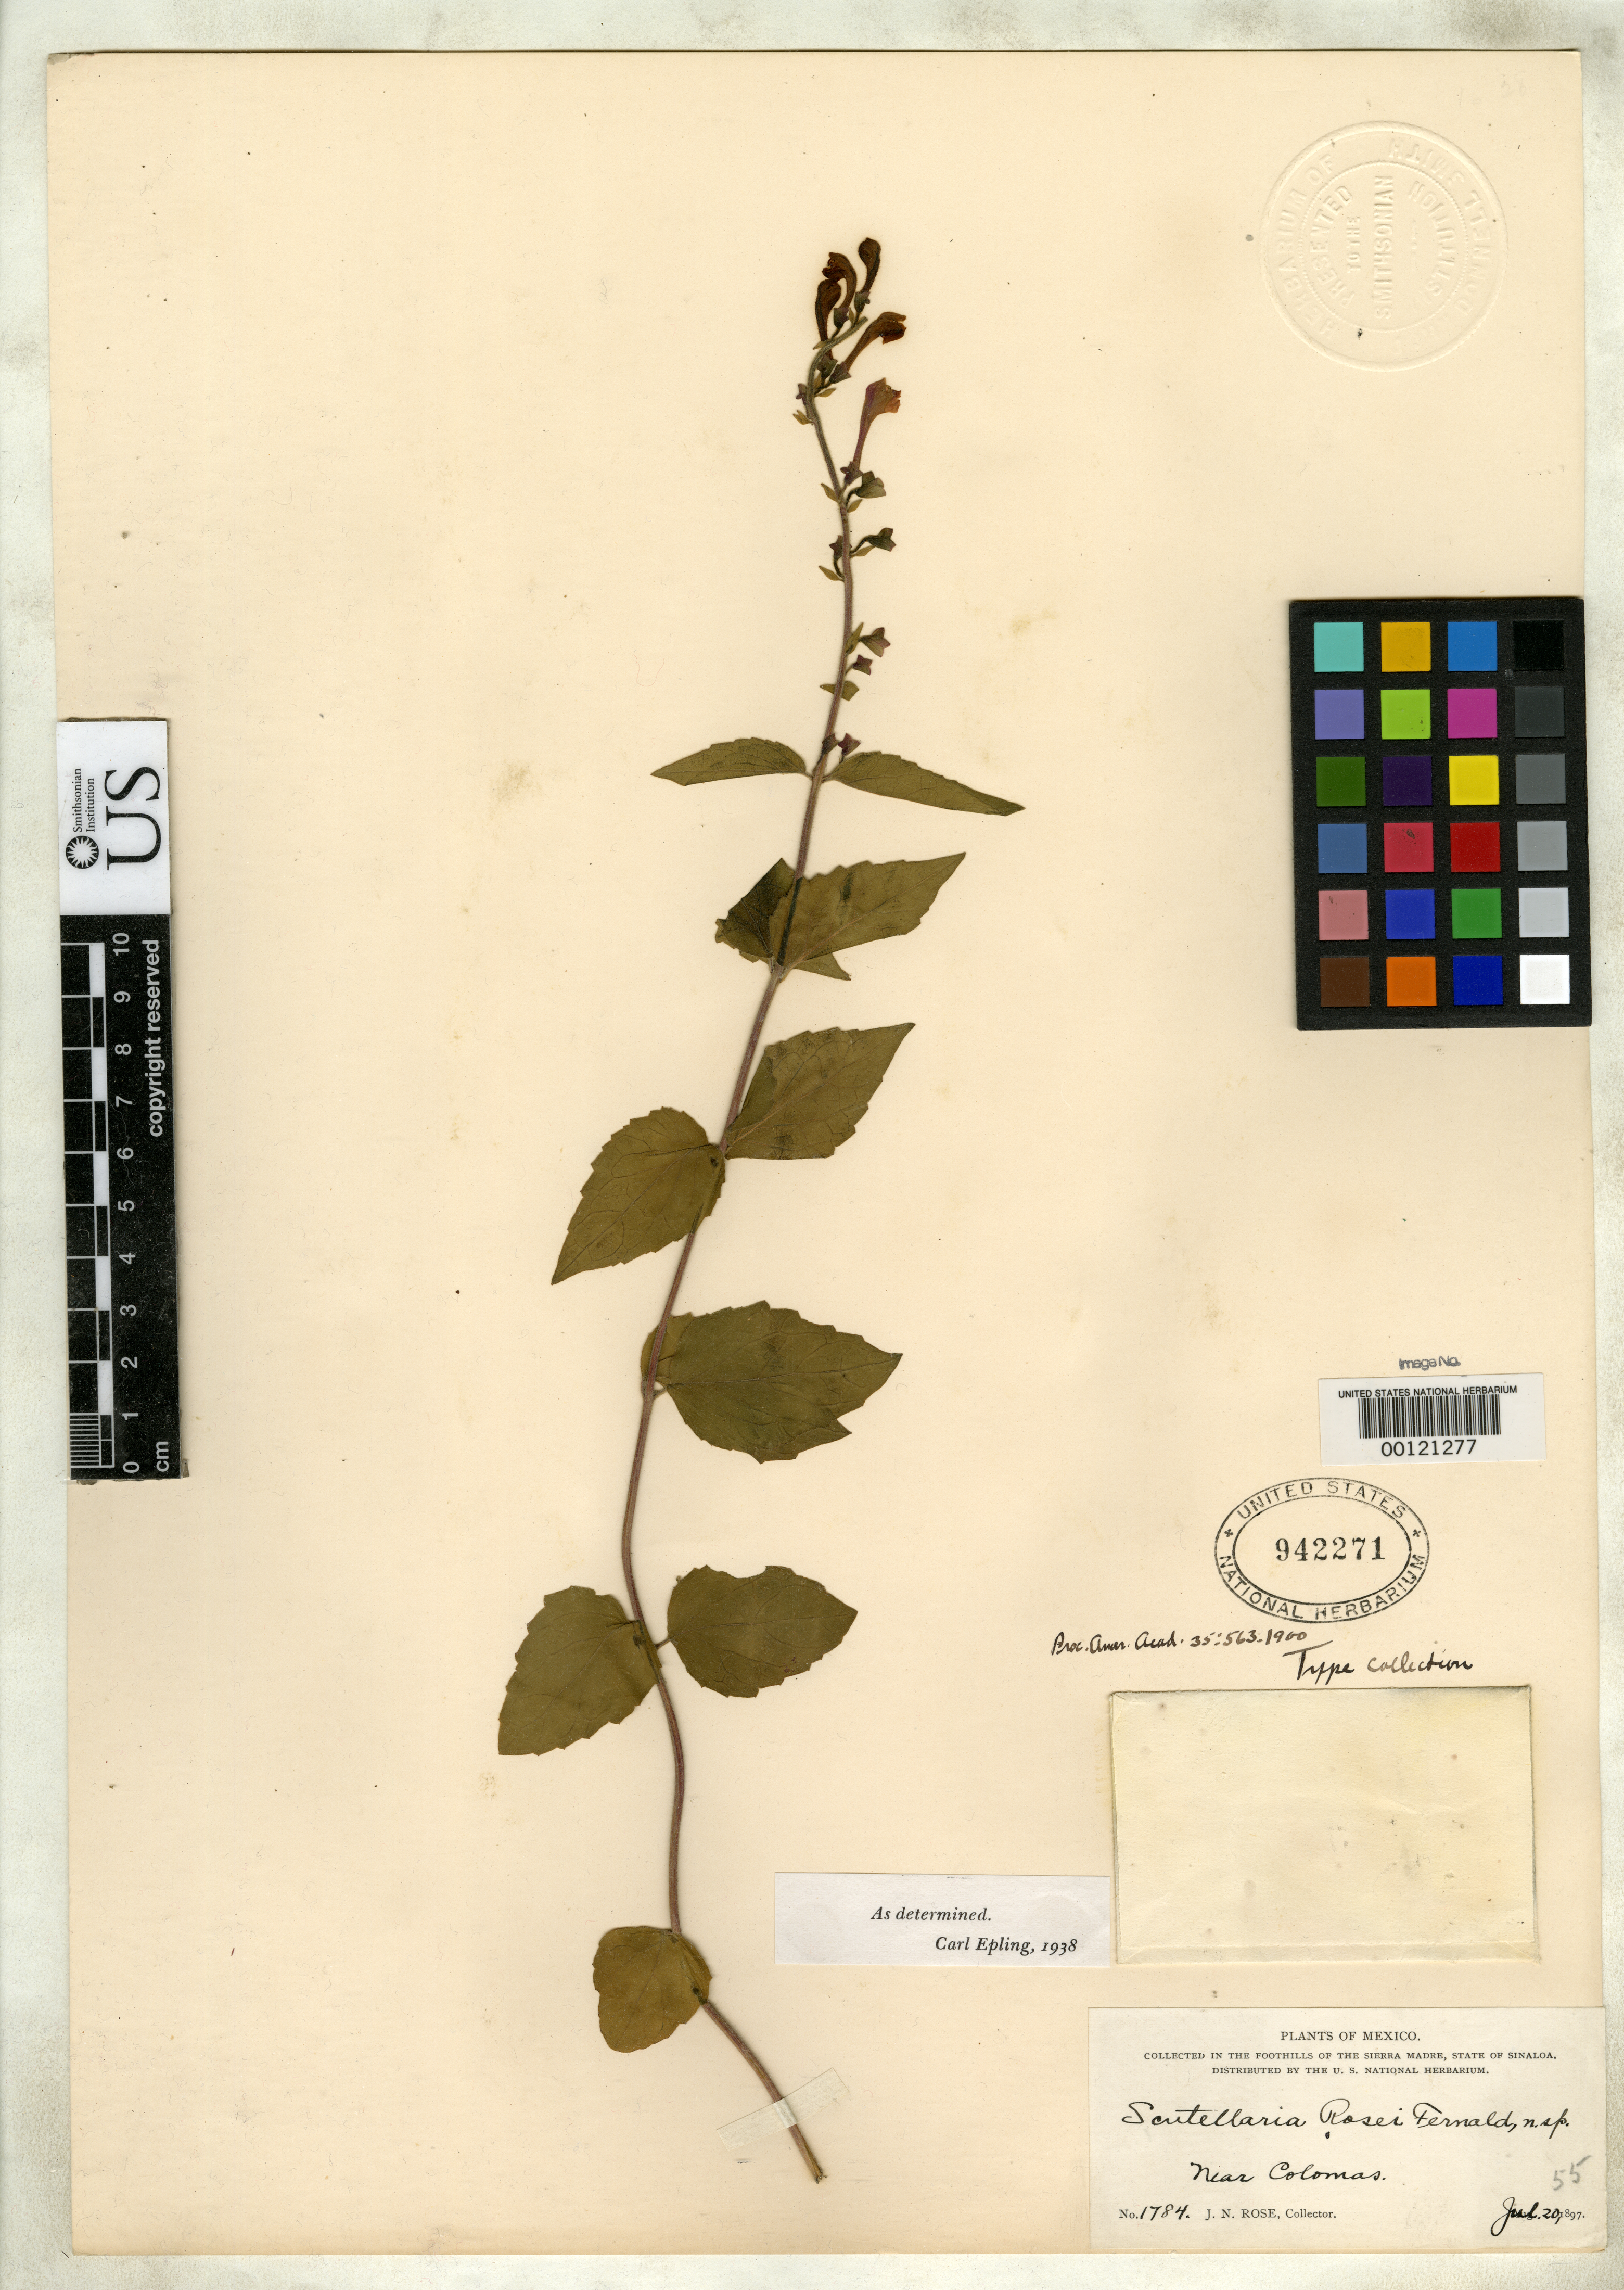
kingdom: Plantae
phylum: Tracheophyta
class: Magnoliopsida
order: Lamiales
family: Lamiaceae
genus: Scutellaria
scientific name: Scutellaria rosei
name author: Fernald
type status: Isotype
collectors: J. N. Rose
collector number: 1784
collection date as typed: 20 Jul 1897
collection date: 1897-07-20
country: Mexico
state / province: Sinaloa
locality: Near Colomas, foothills of Sierra Madre.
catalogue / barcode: US 942271